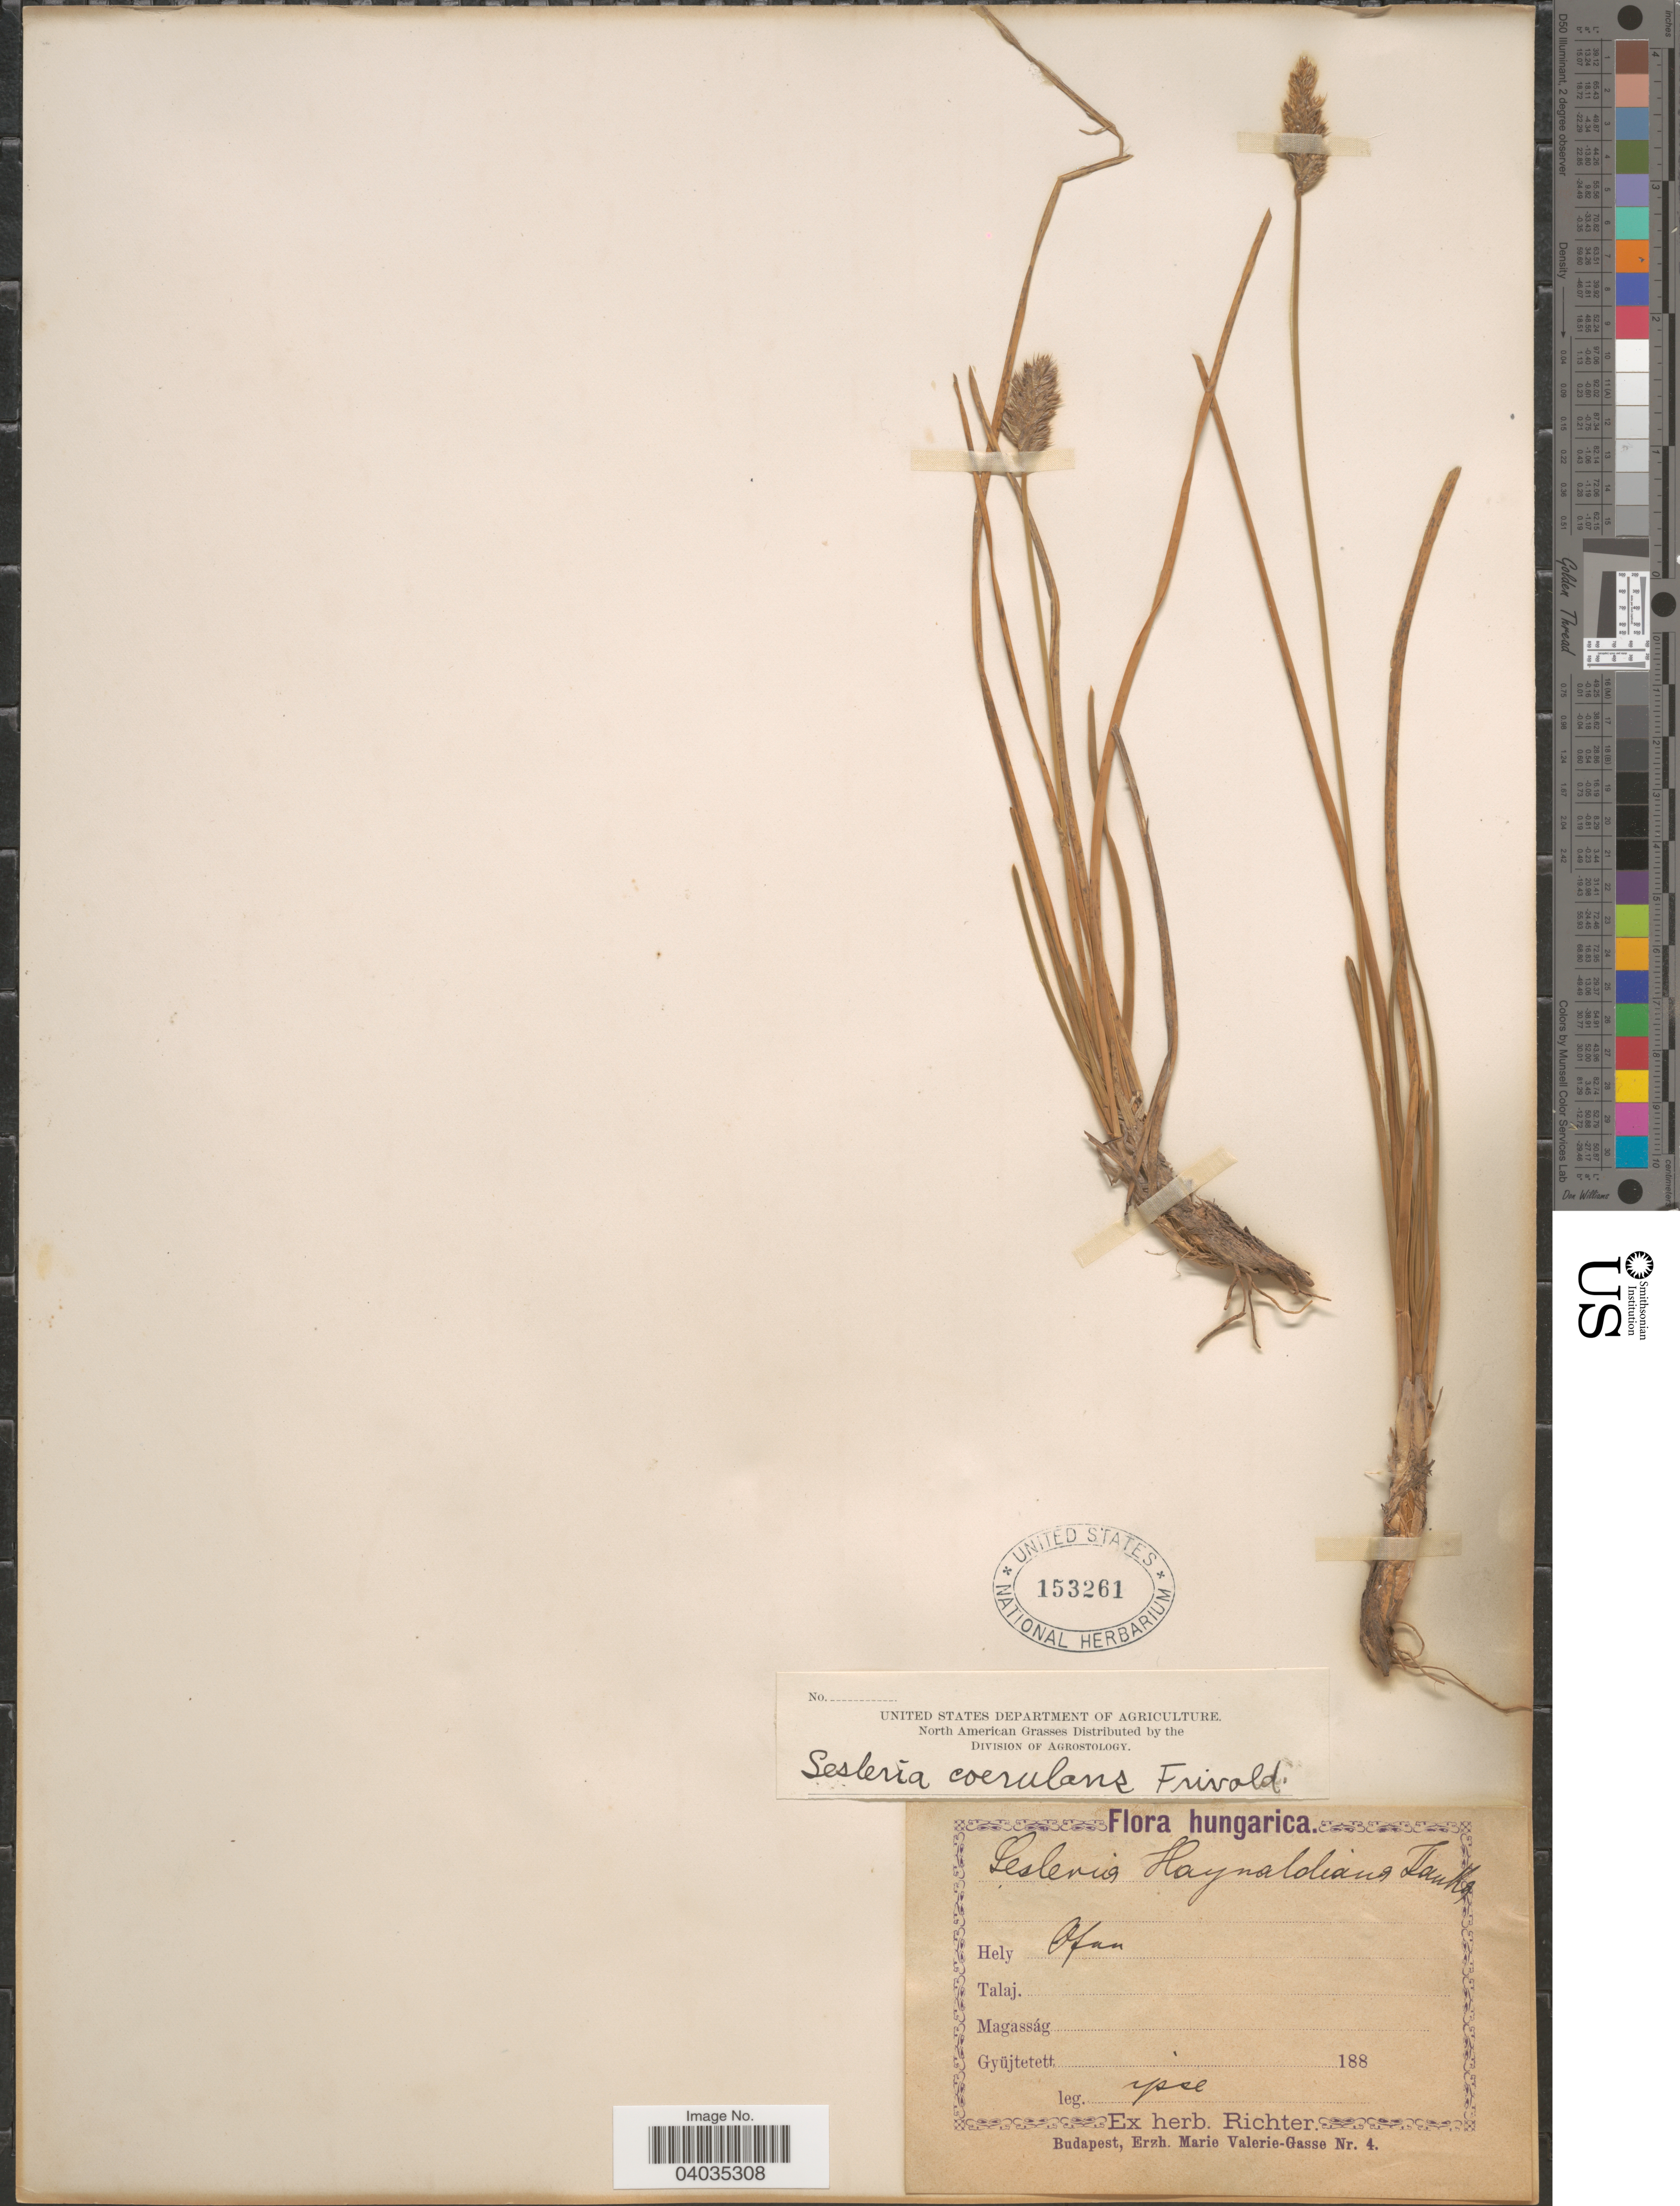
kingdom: Plantae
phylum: Tracheophyta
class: Liliopsida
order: Poales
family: Poaceae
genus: Sesleria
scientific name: Sesleria coerulans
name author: Friv.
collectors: -. Ipse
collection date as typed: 188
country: Hungary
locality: Hungarica. Ofan.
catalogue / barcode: US 153261